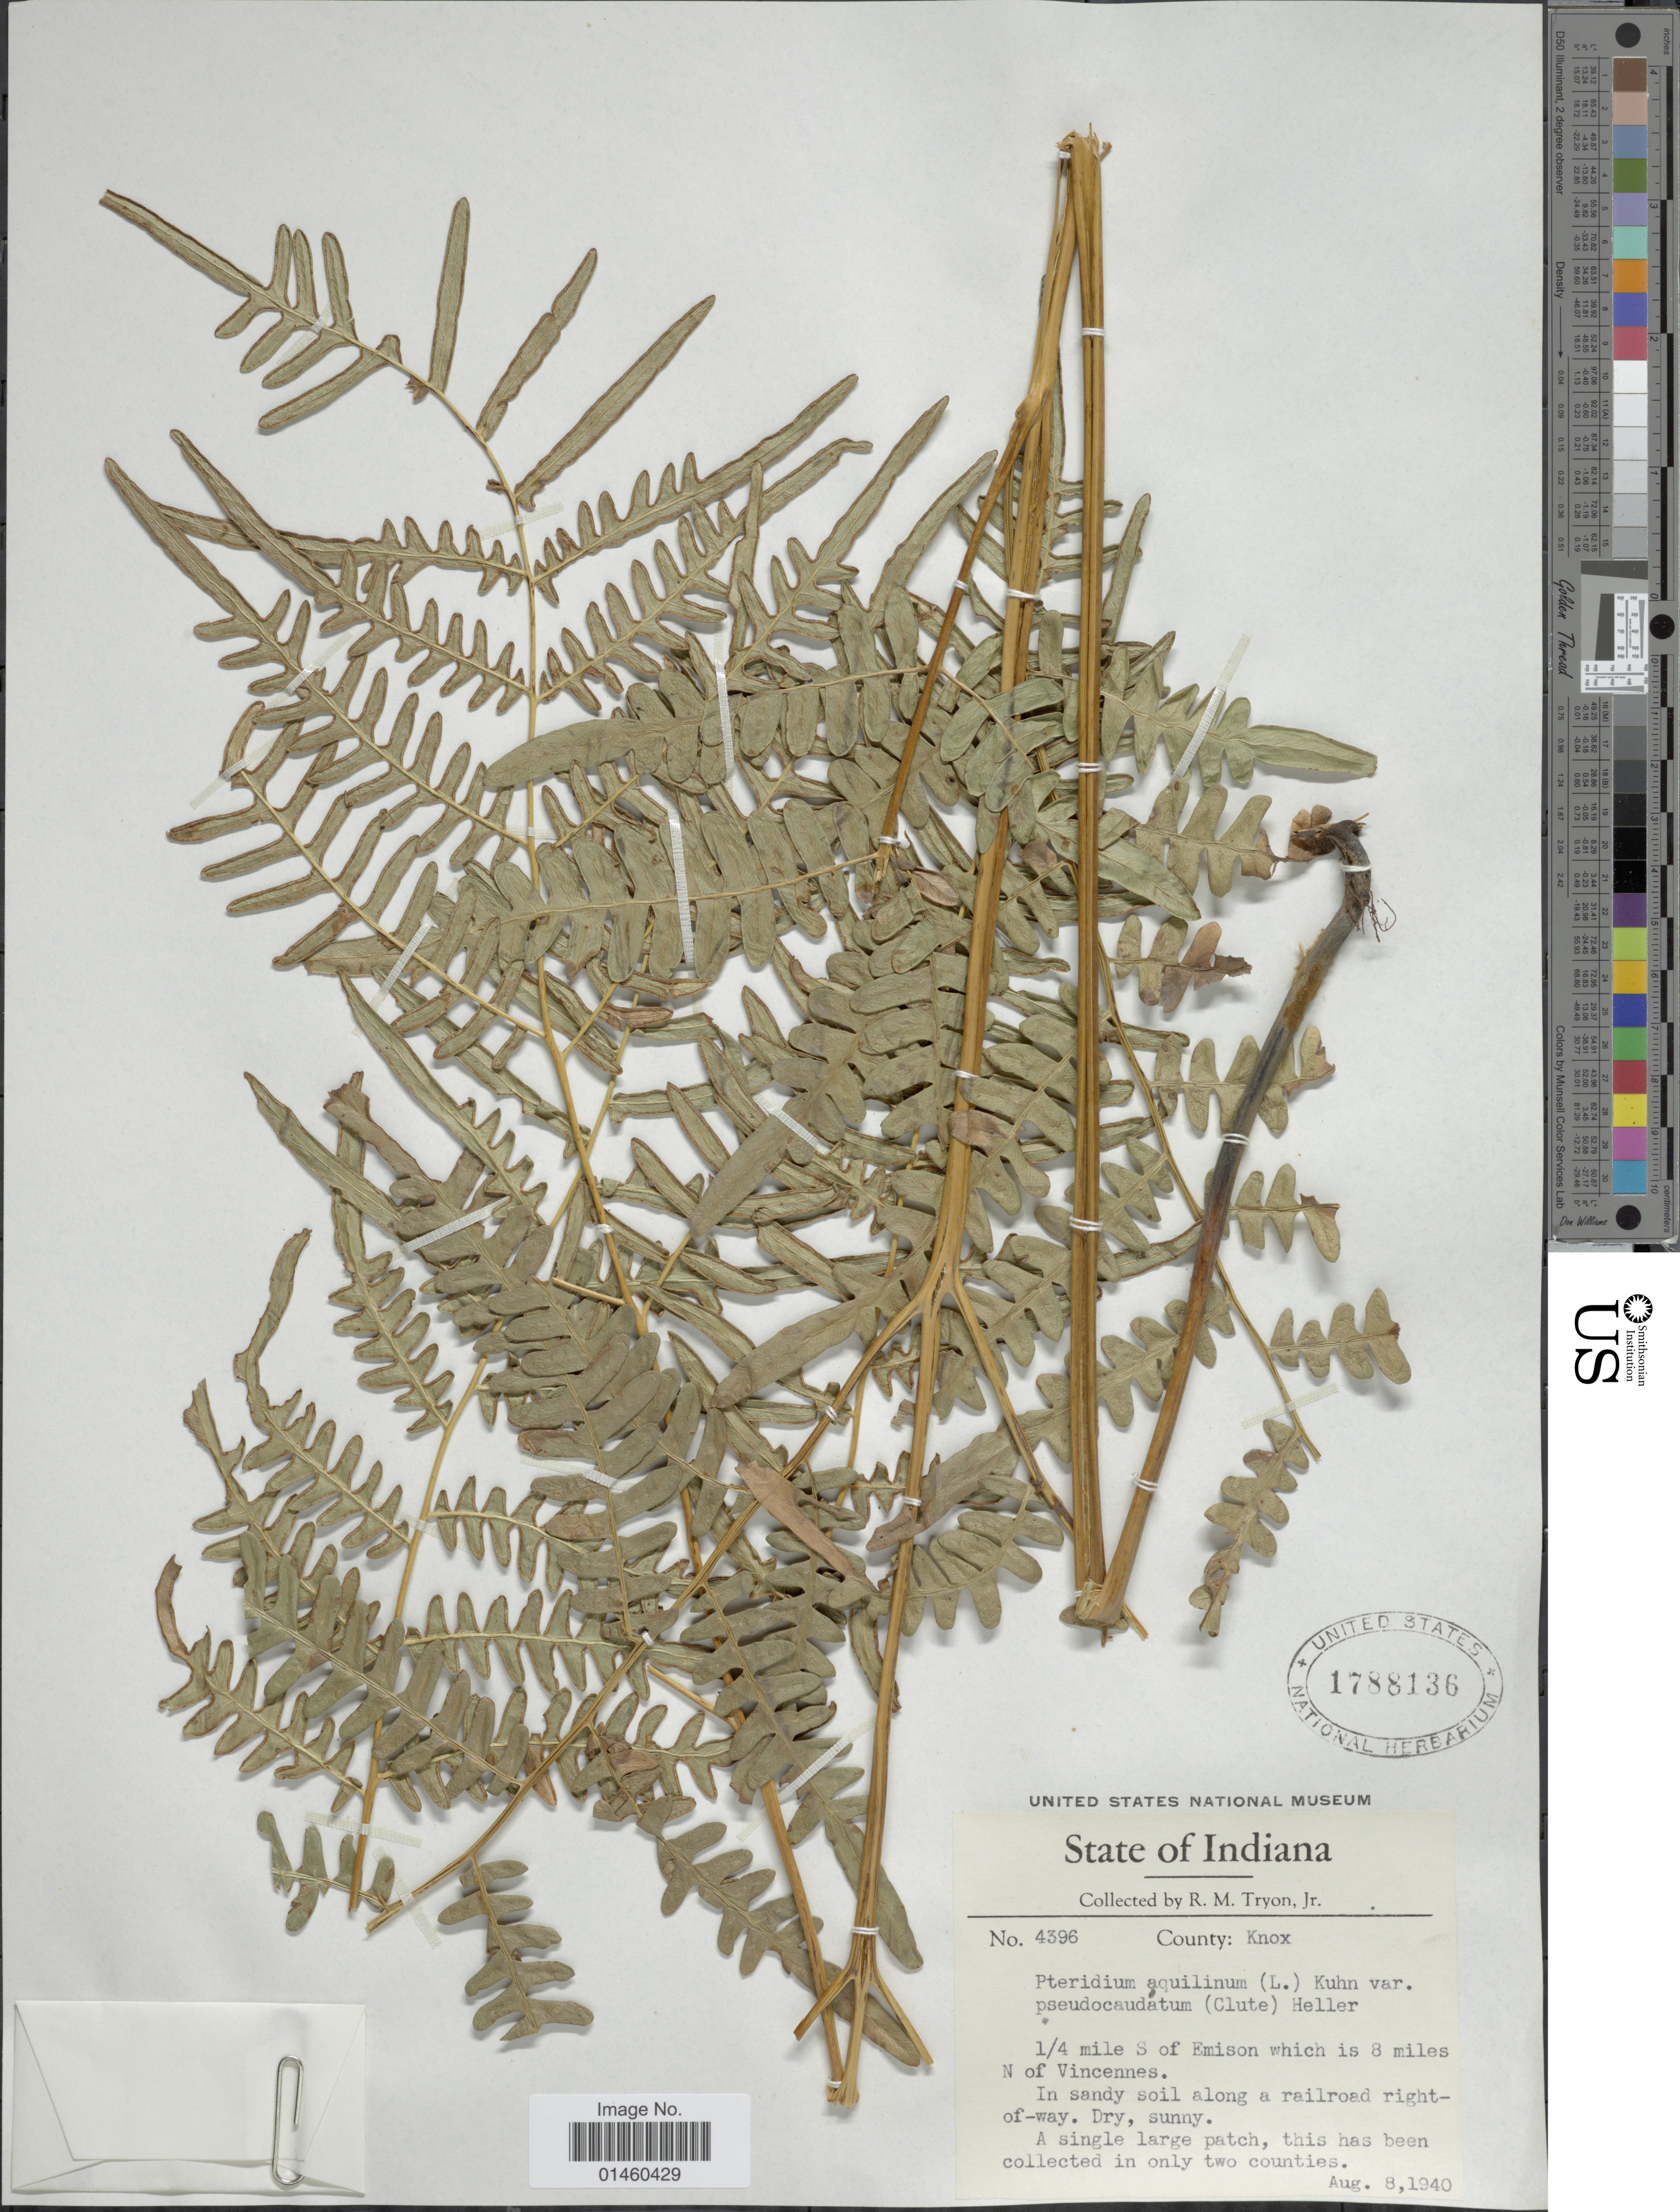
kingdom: Plantae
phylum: Tracheophyta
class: Polypodiopsida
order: Polypodiales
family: Dennstaedtiaceae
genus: Pteridium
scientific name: Pteridium aquilinum var. pseudocaudatum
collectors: R. M. Tryon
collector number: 4396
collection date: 1940-08-08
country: United States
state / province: Indiana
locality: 1/4 mile S of Emison which is 8 miles N of Vincennes. Along a railroad righ-of-way. County Knox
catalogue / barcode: US 1788136